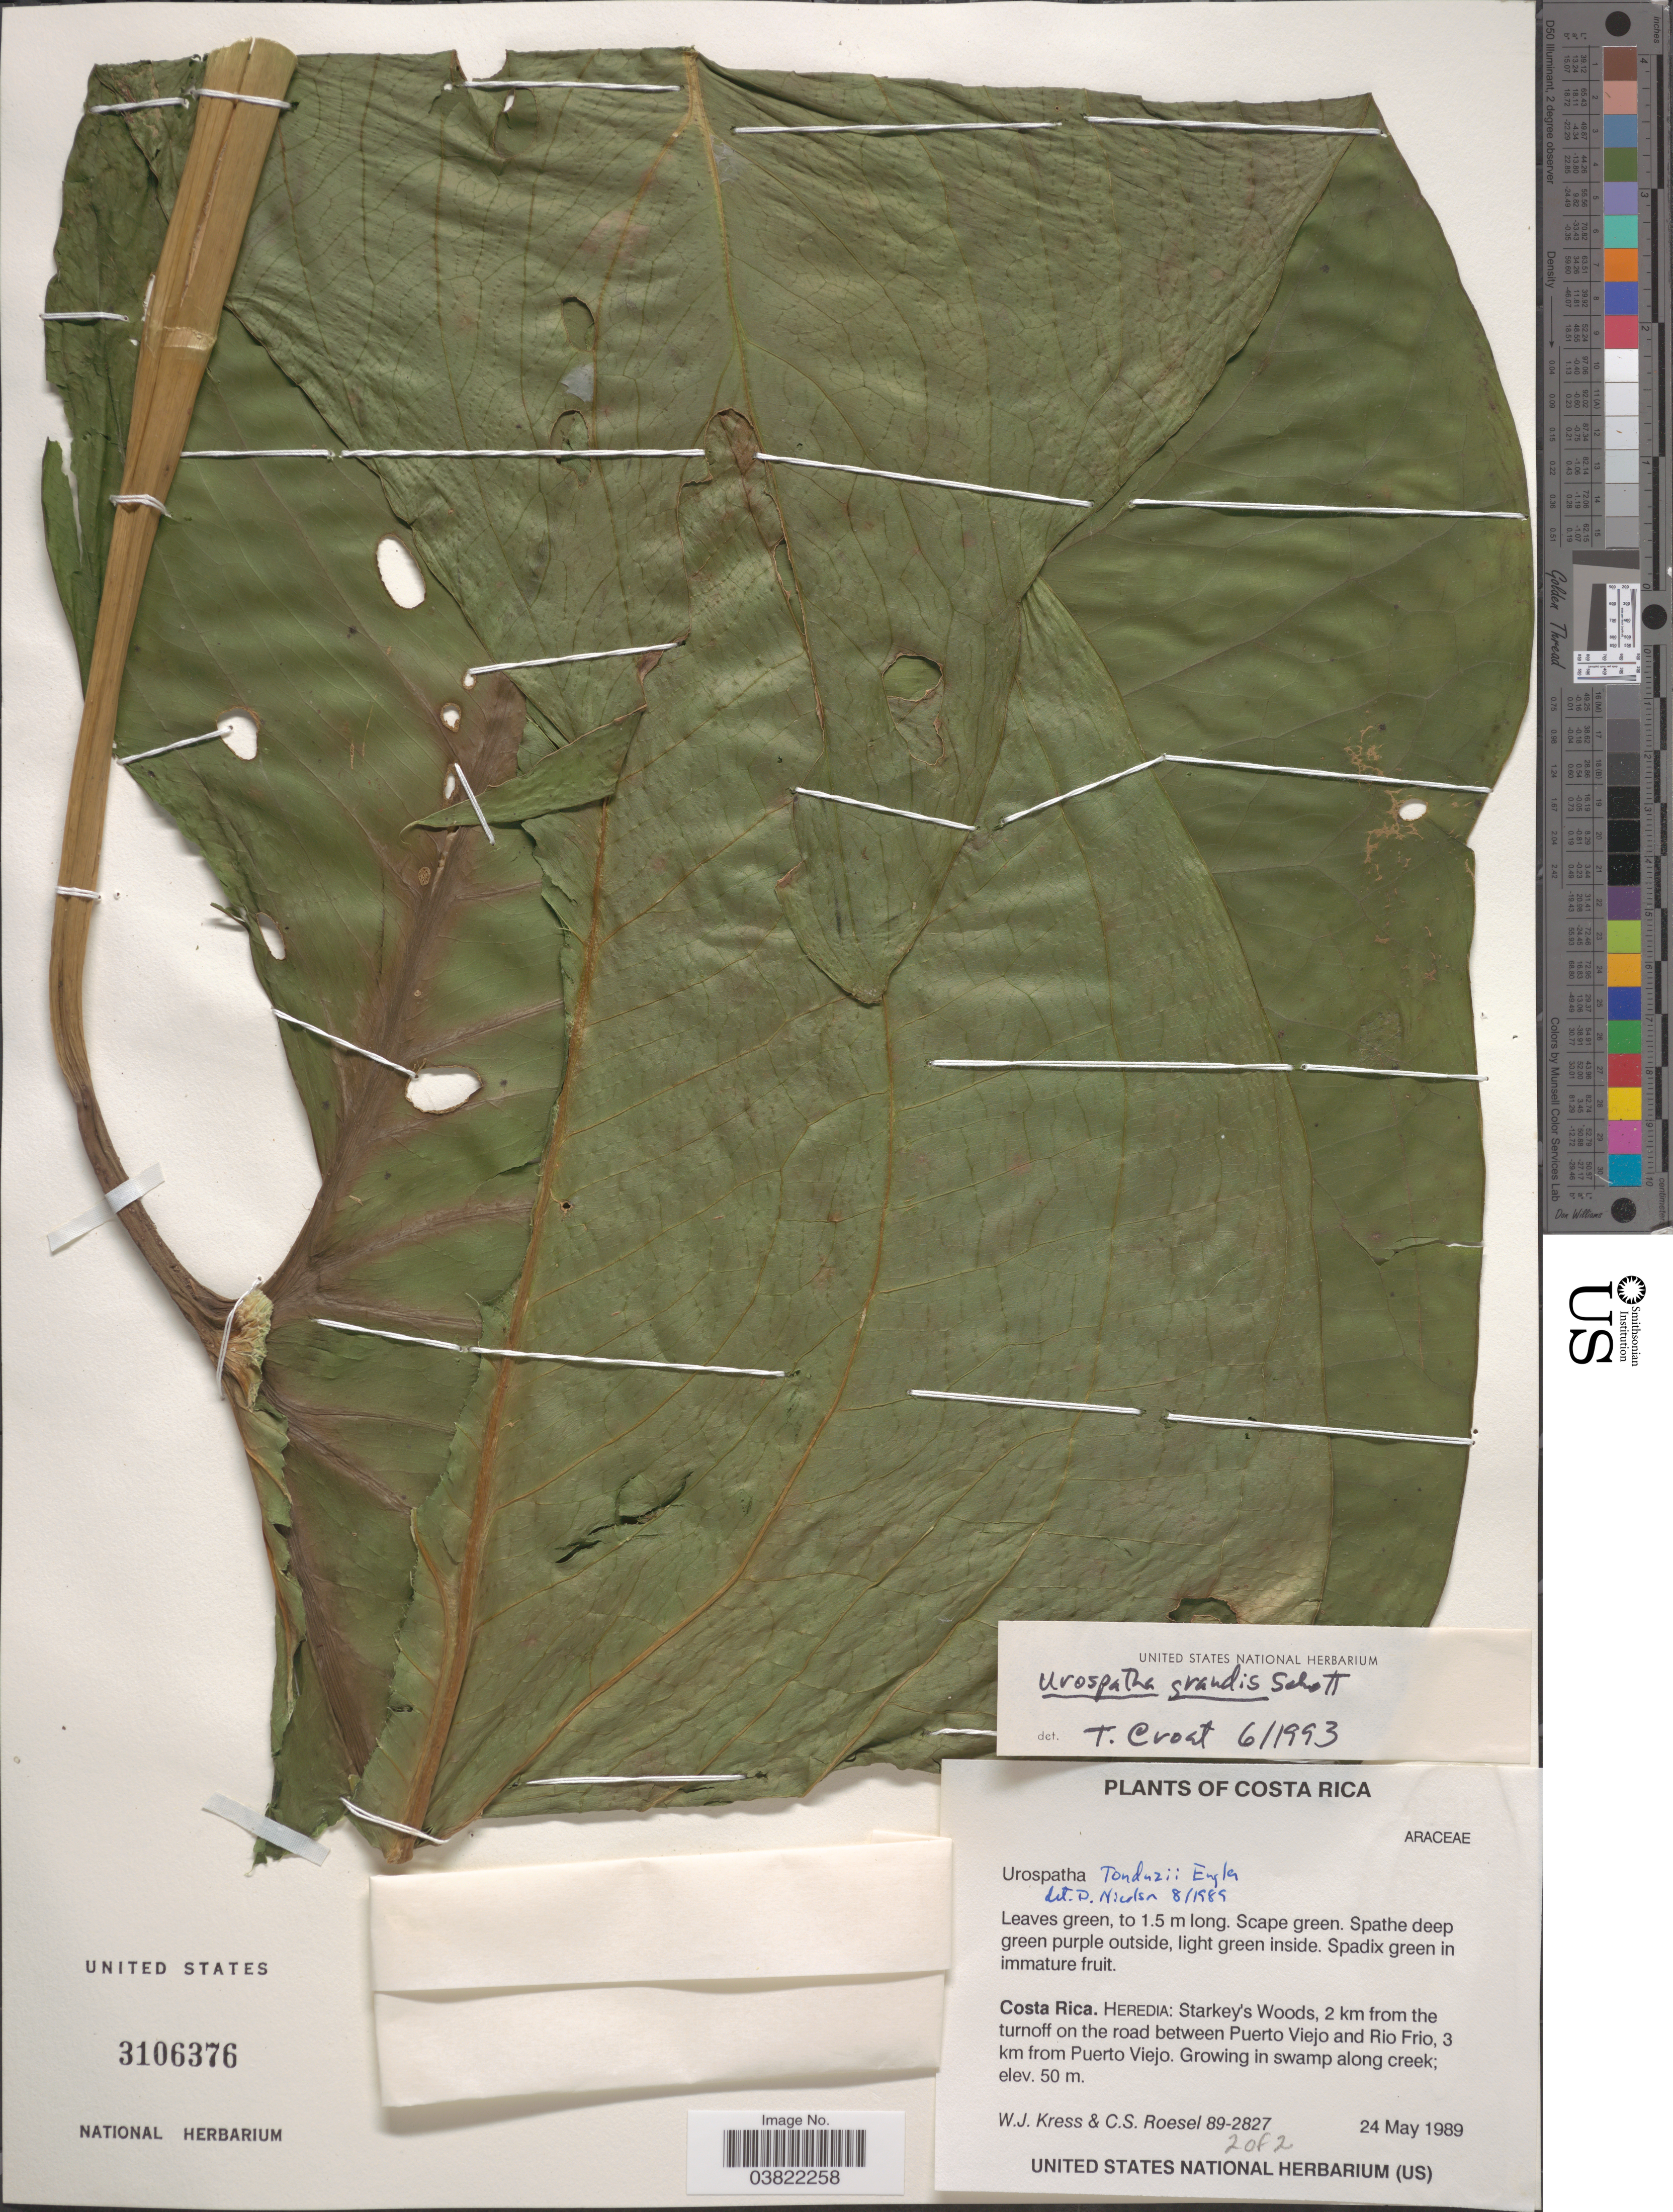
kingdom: Plantae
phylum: Tracheophyta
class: Liliopsida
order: Alismatales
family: Araceae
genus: Urospatha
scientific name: Urospatha grandis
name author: Schott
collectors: W. J. Kress & C. Rosel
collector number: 89-2827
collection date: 1989-05-24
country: Costa Rica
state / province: Heredia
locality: Starkey's Woods, 2 km from the turnoff on the road between Puerto Viejo and Rio Frio, 3 km from Puerto Viejo.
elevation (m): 50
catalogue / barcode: US 3106376